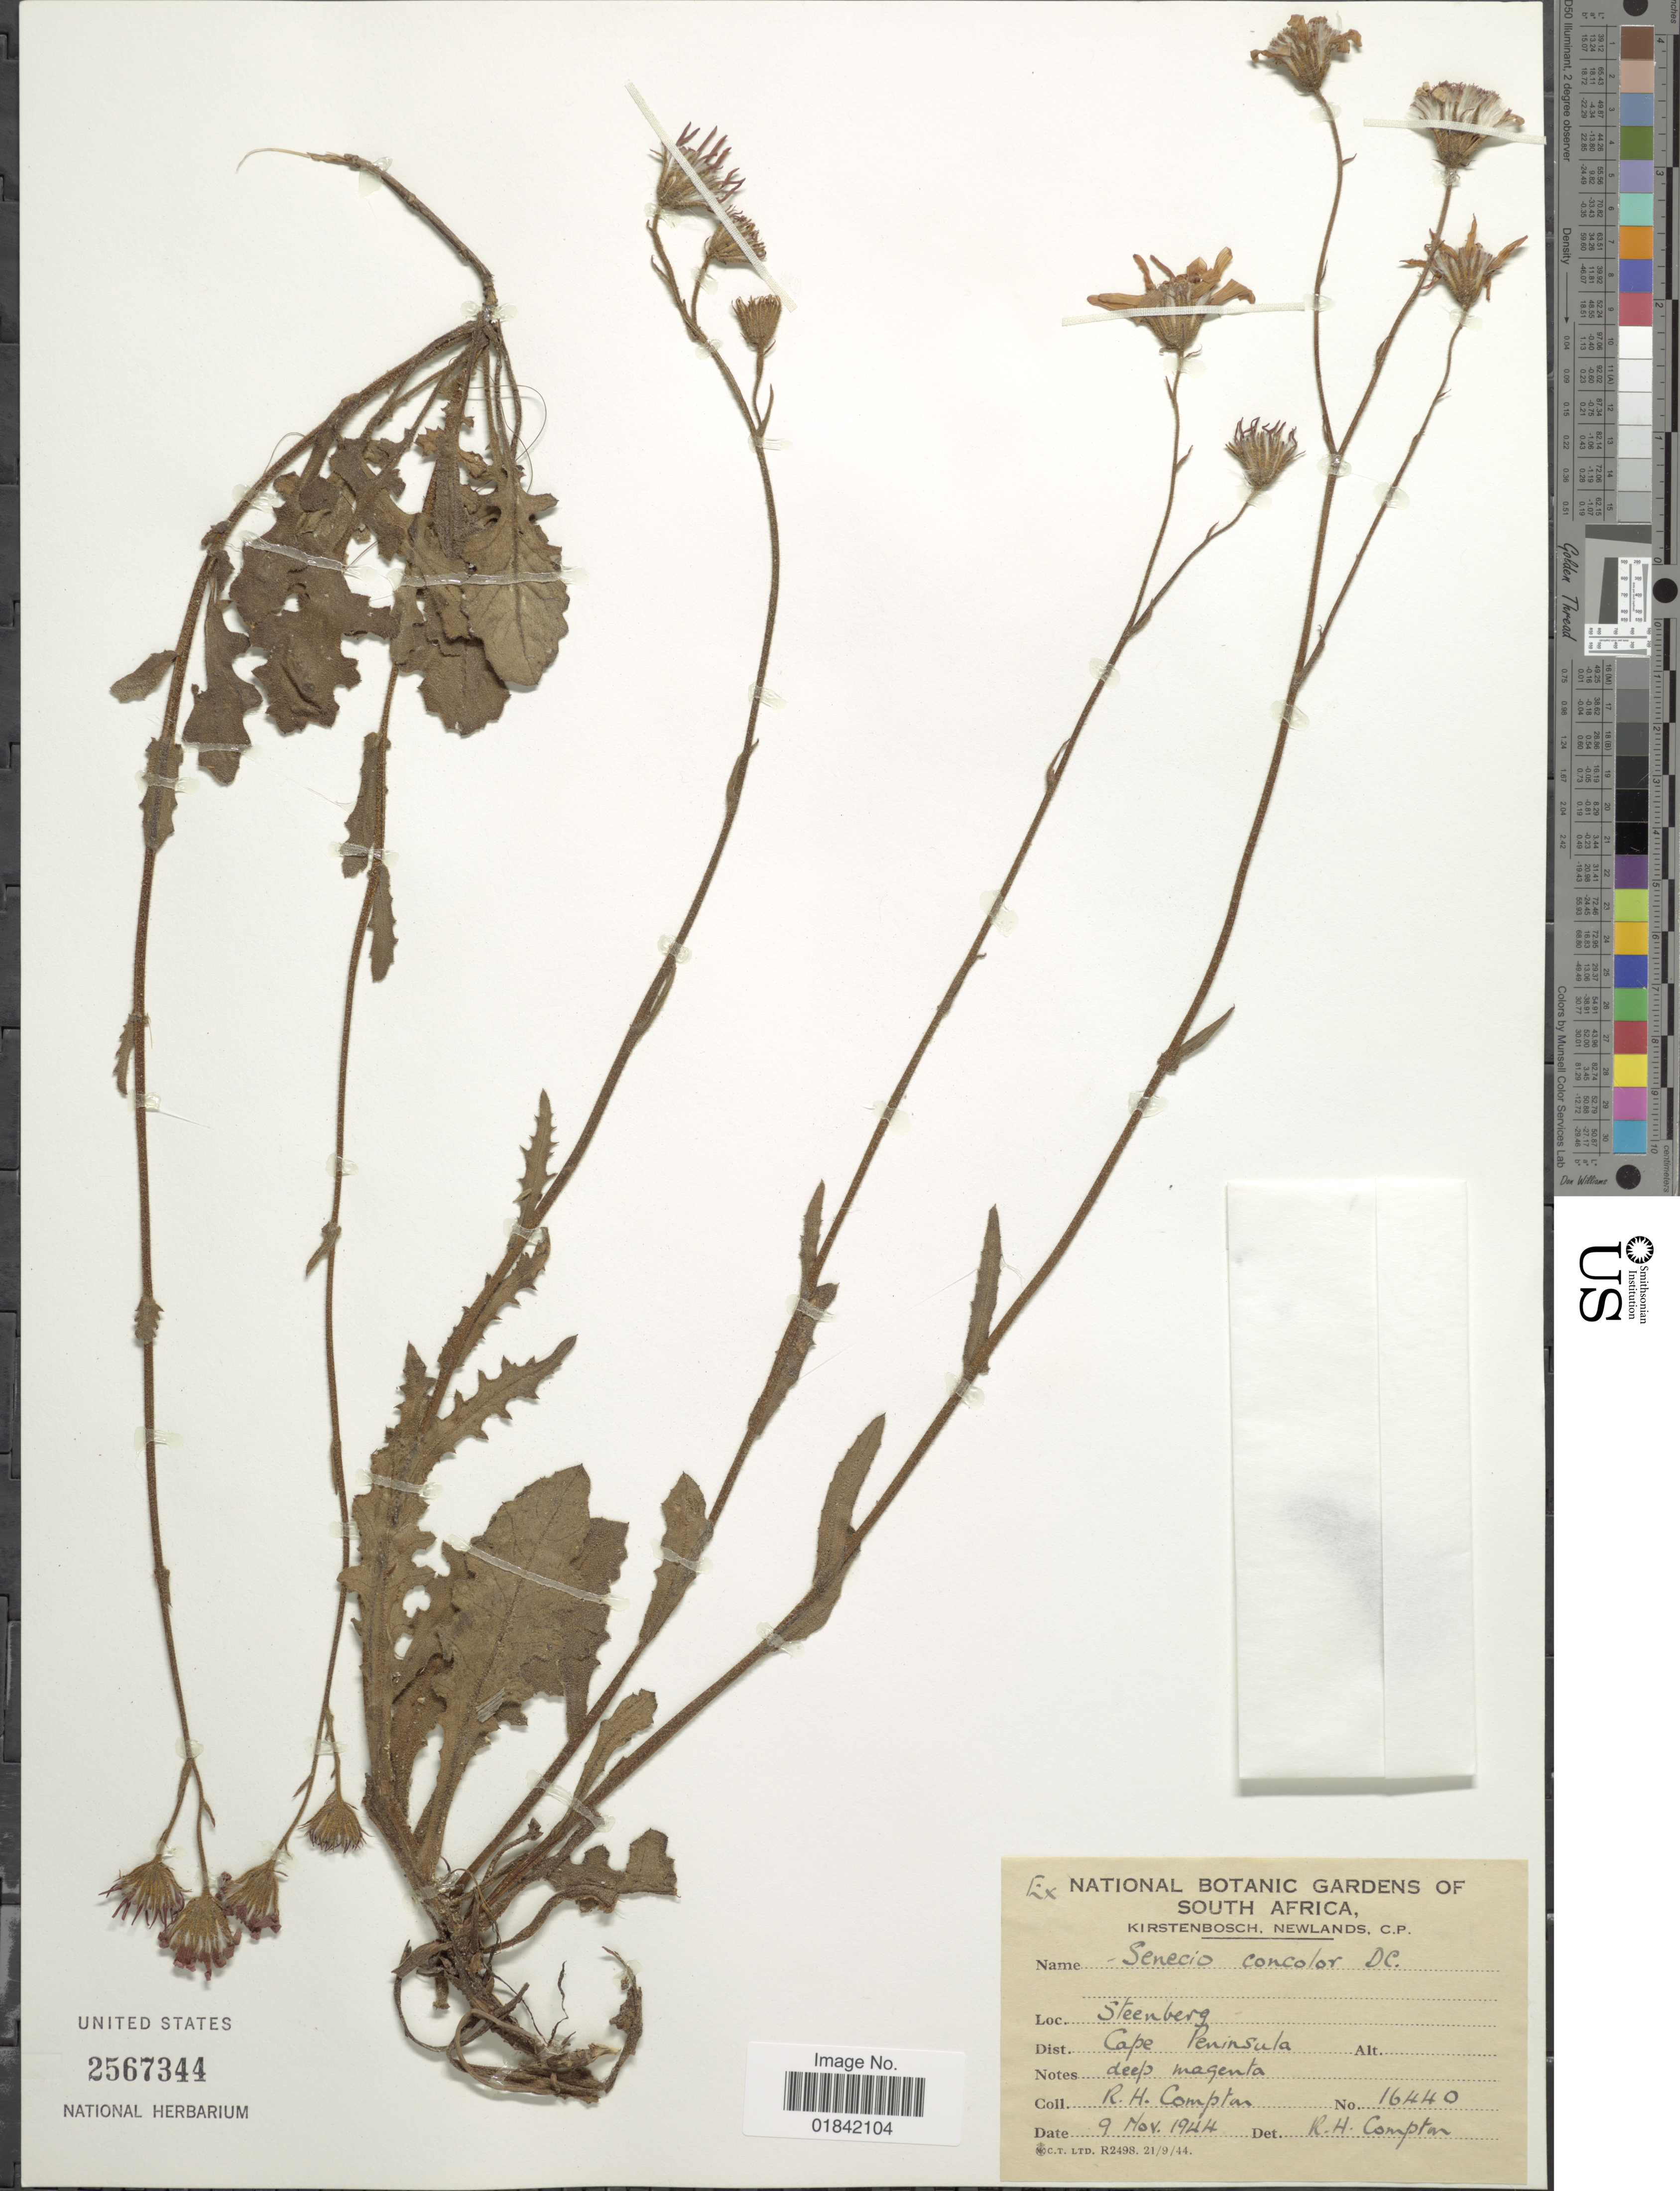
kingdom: Plantae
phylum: Tracheophyta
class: Magnoliopsida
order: Asterales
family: Asteraceae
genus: Senecio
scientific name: Senecio concolor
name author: DC.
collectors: R. H. Compton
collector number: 16440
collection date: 1944-11-09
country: South Africa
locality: Steenberg, Dist. Cape Peninsula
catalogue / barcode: US 2567344